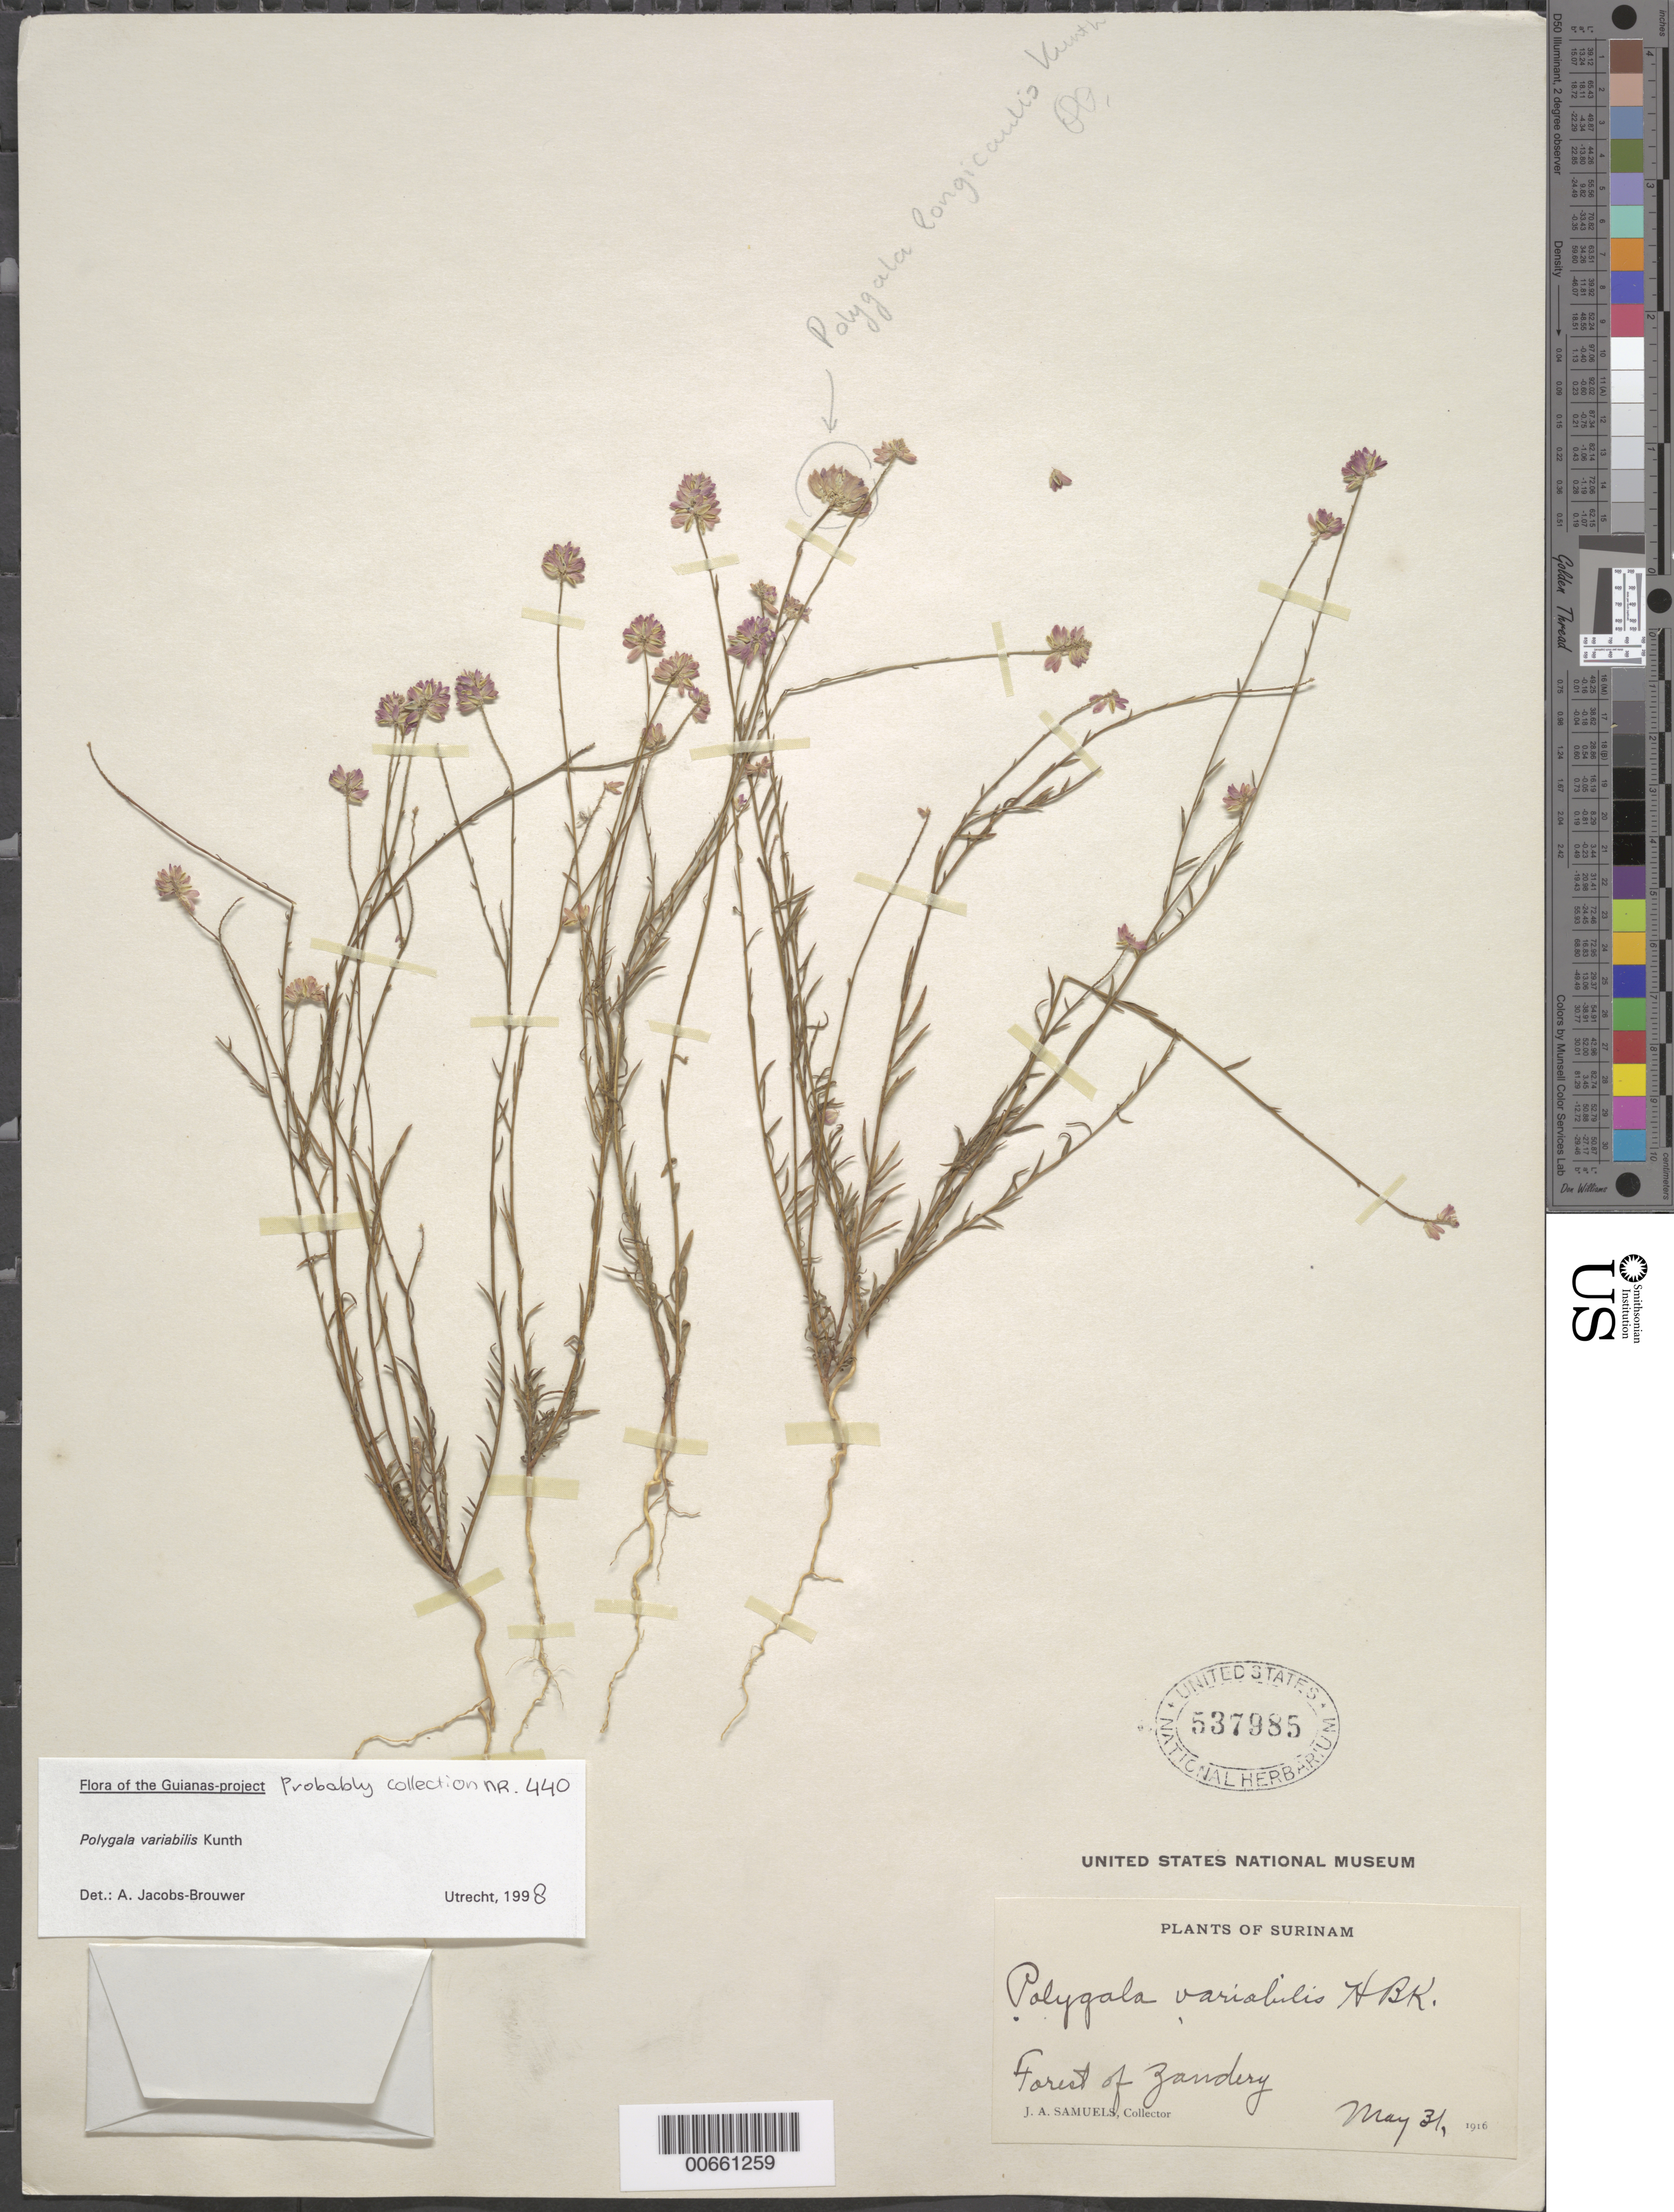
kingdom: Plantae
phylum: Tracheophyta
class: Magnoliopsida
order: Fabales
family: Polygalaceae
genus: Polygala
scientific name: Polygala variabilis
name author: Kunth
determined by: Jacobs-Brouwer, A.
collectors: J. A. Samuels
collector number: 440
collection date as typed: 31-May-16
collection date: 1916-05-31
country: Suriname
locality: Forest of Zandery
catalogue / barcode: US 537985